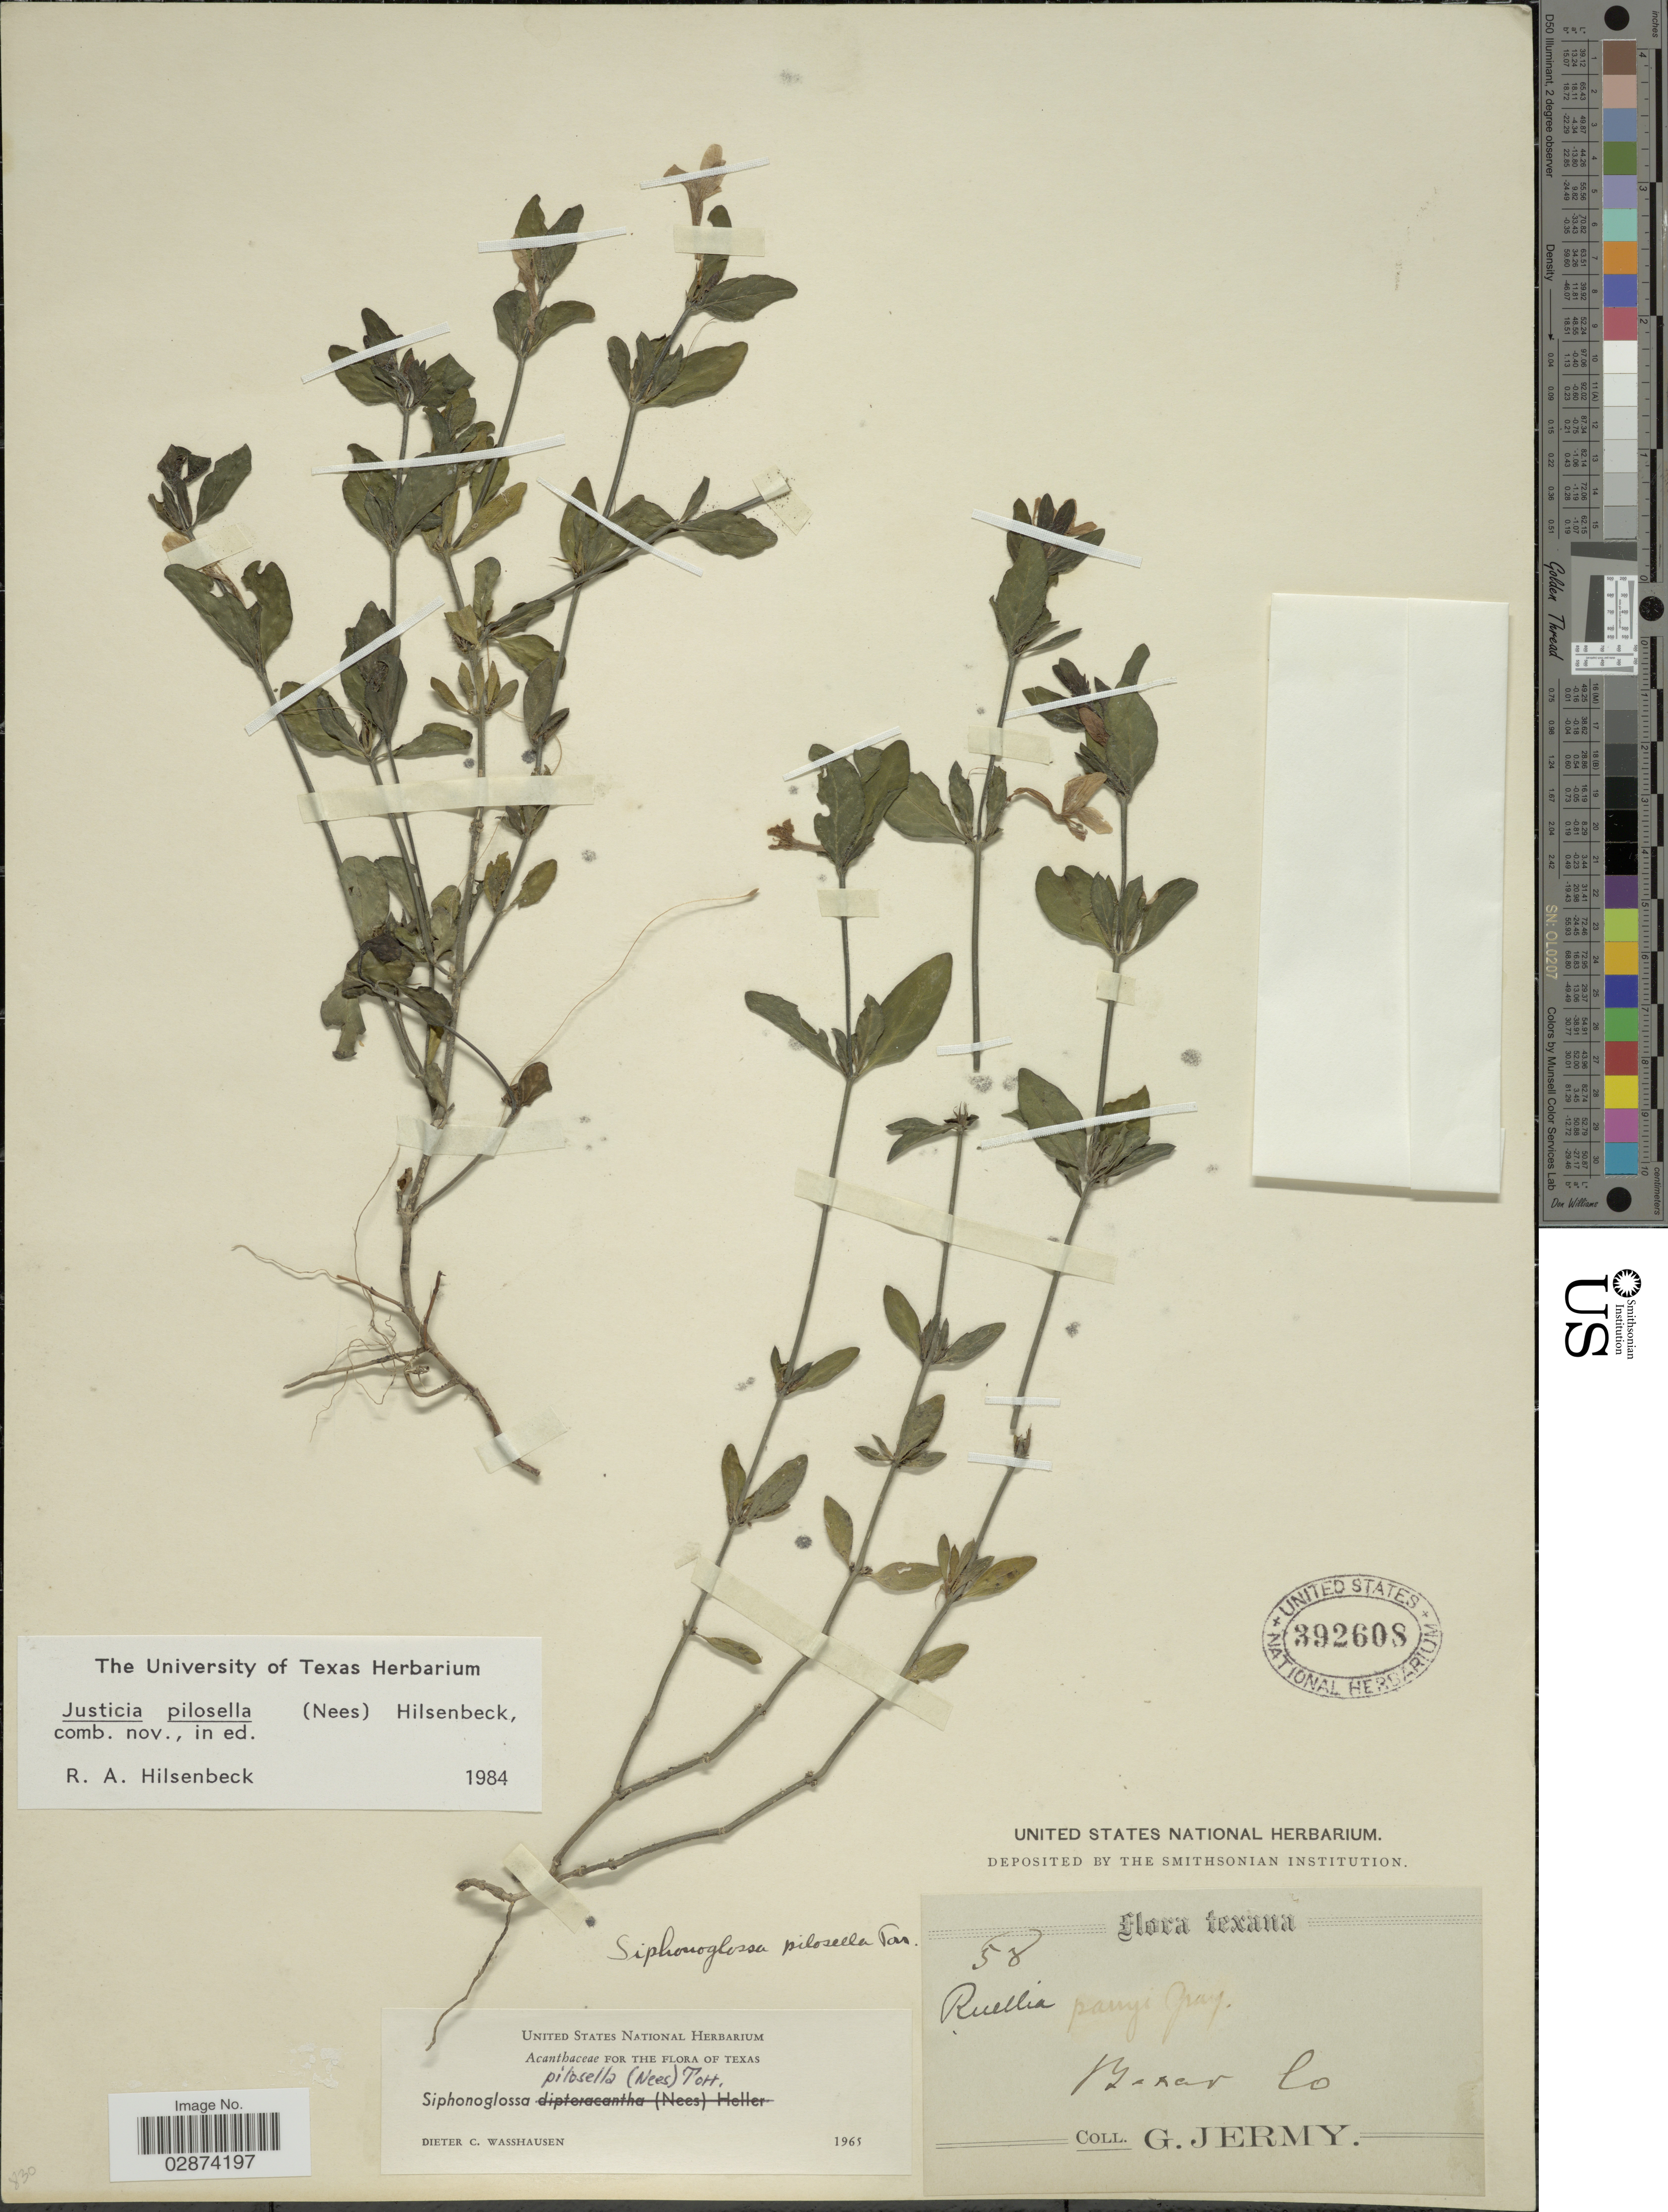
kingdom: Plantae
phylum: Tracheophyta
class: Magnoliopsida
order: Lamiales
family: Acanthaceae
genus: Justicia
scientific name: Justicia pilosella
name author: (Nees) Hilsenb.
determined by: Fisher, Amanda, (LOB), California State University, Long Beach (UNITED STATES)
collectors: G. Jermy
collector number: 58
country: United States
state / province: Texas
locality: Bexar Co.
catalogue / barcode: US 392608